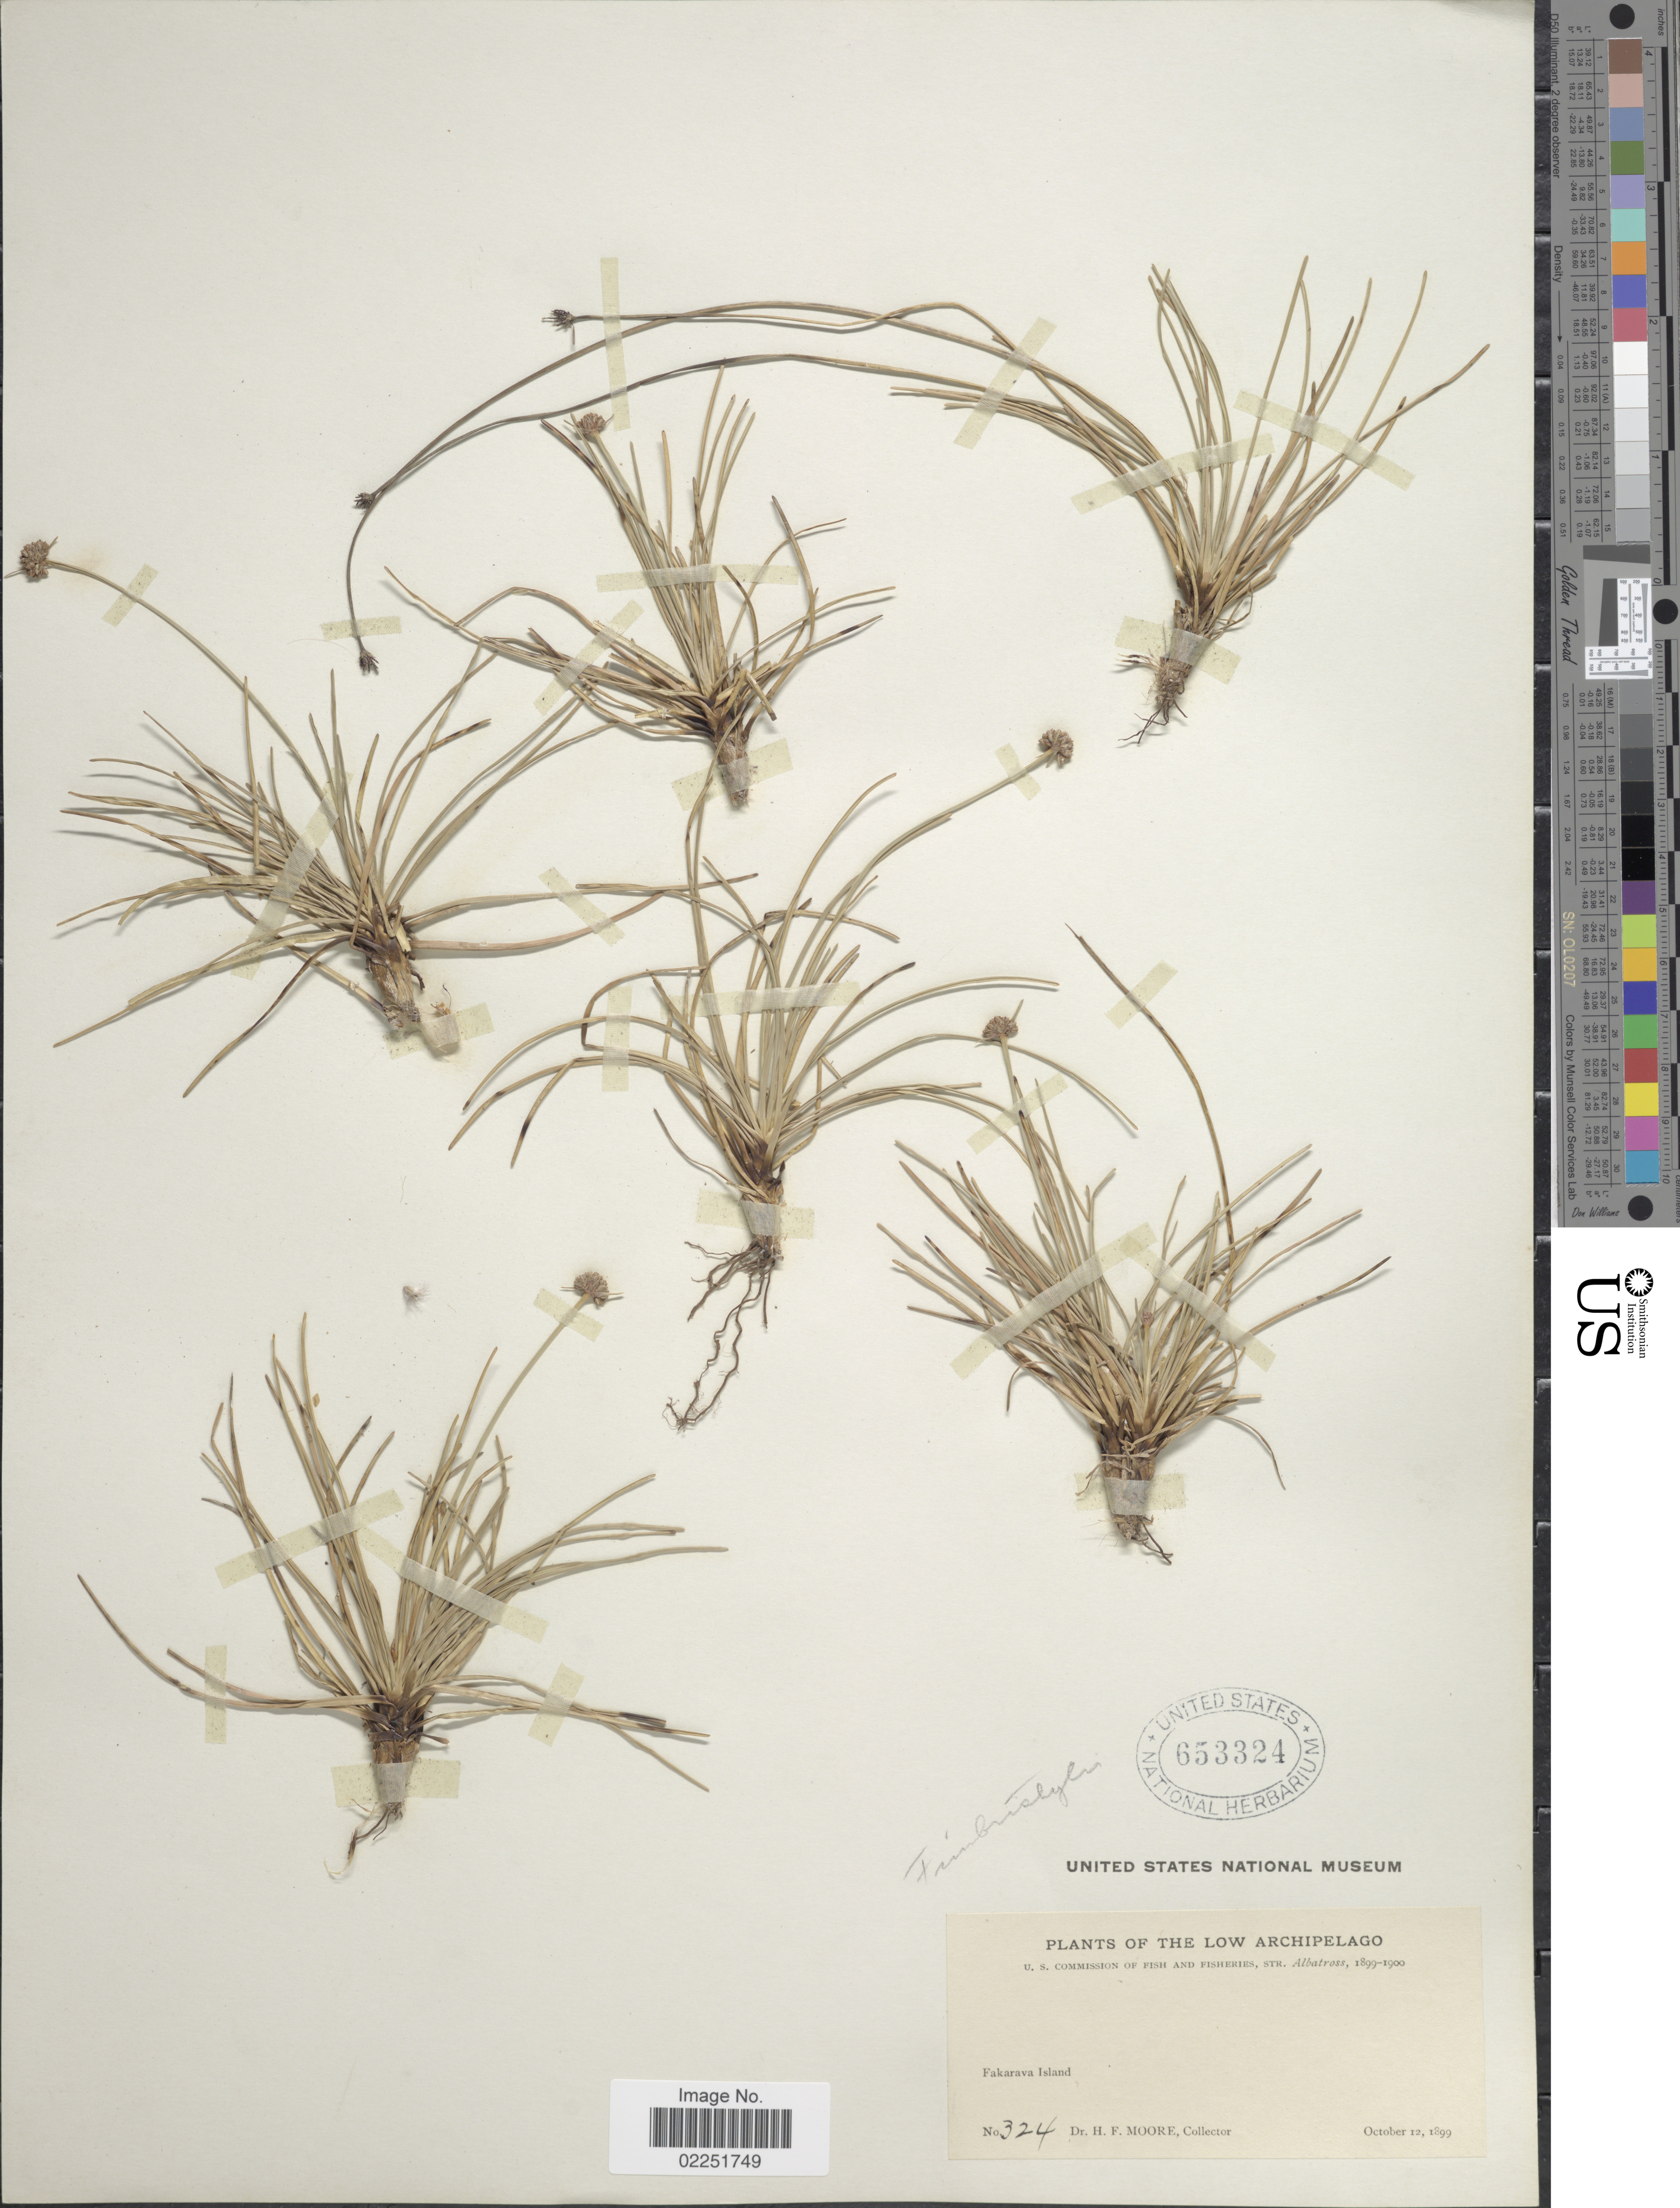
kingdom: Plantae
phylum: Tracheophyta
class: Liliopsida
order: Poales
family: Cyperaceae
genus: Fimbristylis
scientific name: Fimbristylis cymosa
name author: R. Br.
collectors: H. F. Moore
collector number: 324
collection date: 1899-10-12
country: French Polynesia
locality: Low Archipelago, Fakarava Island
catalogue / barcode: US 653324